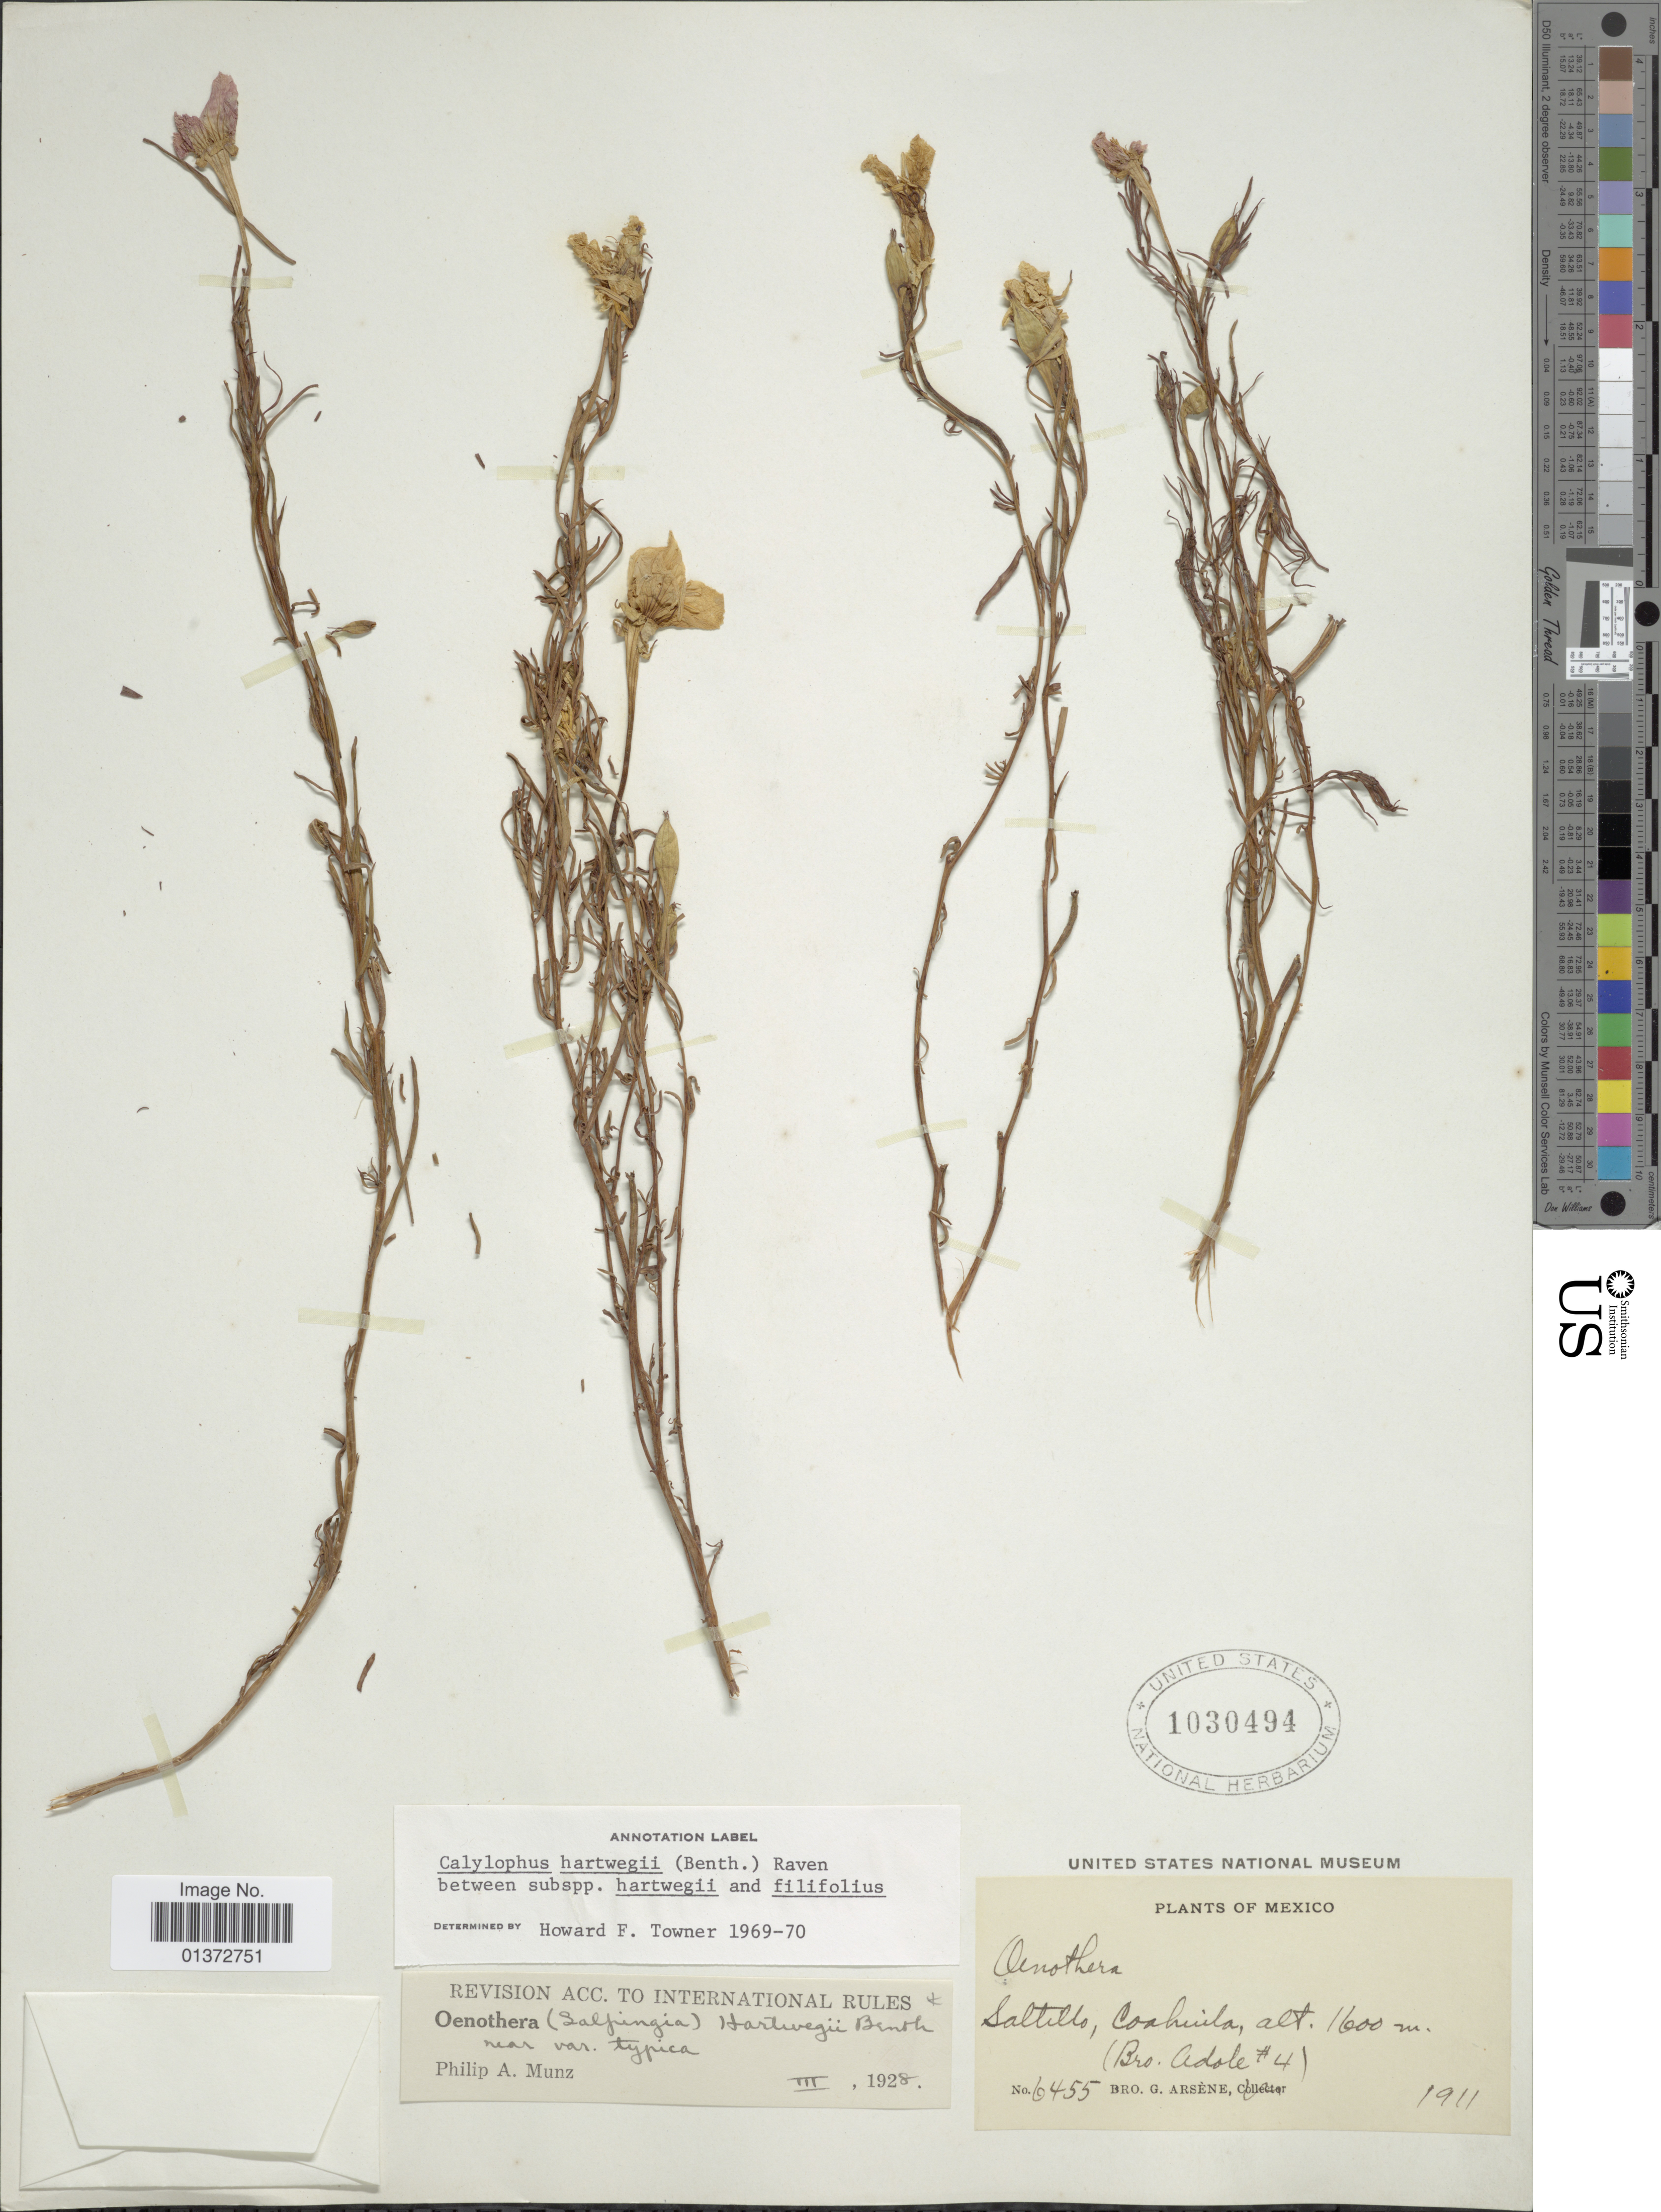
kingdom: Plantae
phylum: Tracheophyta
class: Magnoliopsida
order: Myrtales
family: Onagraceae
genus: Oenothera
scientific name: Oenothera hartwegii subsp. filifolia x O. hartwegii subsp. pubescens (A. Gray) W.L. Wagner & Hoch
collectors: Bro. Adole & Bro. G. Arsène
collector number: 4/6455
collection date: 1911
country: Mexico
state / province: Coahuila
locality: Saltillo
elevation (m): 1600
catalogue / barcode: US 1030494